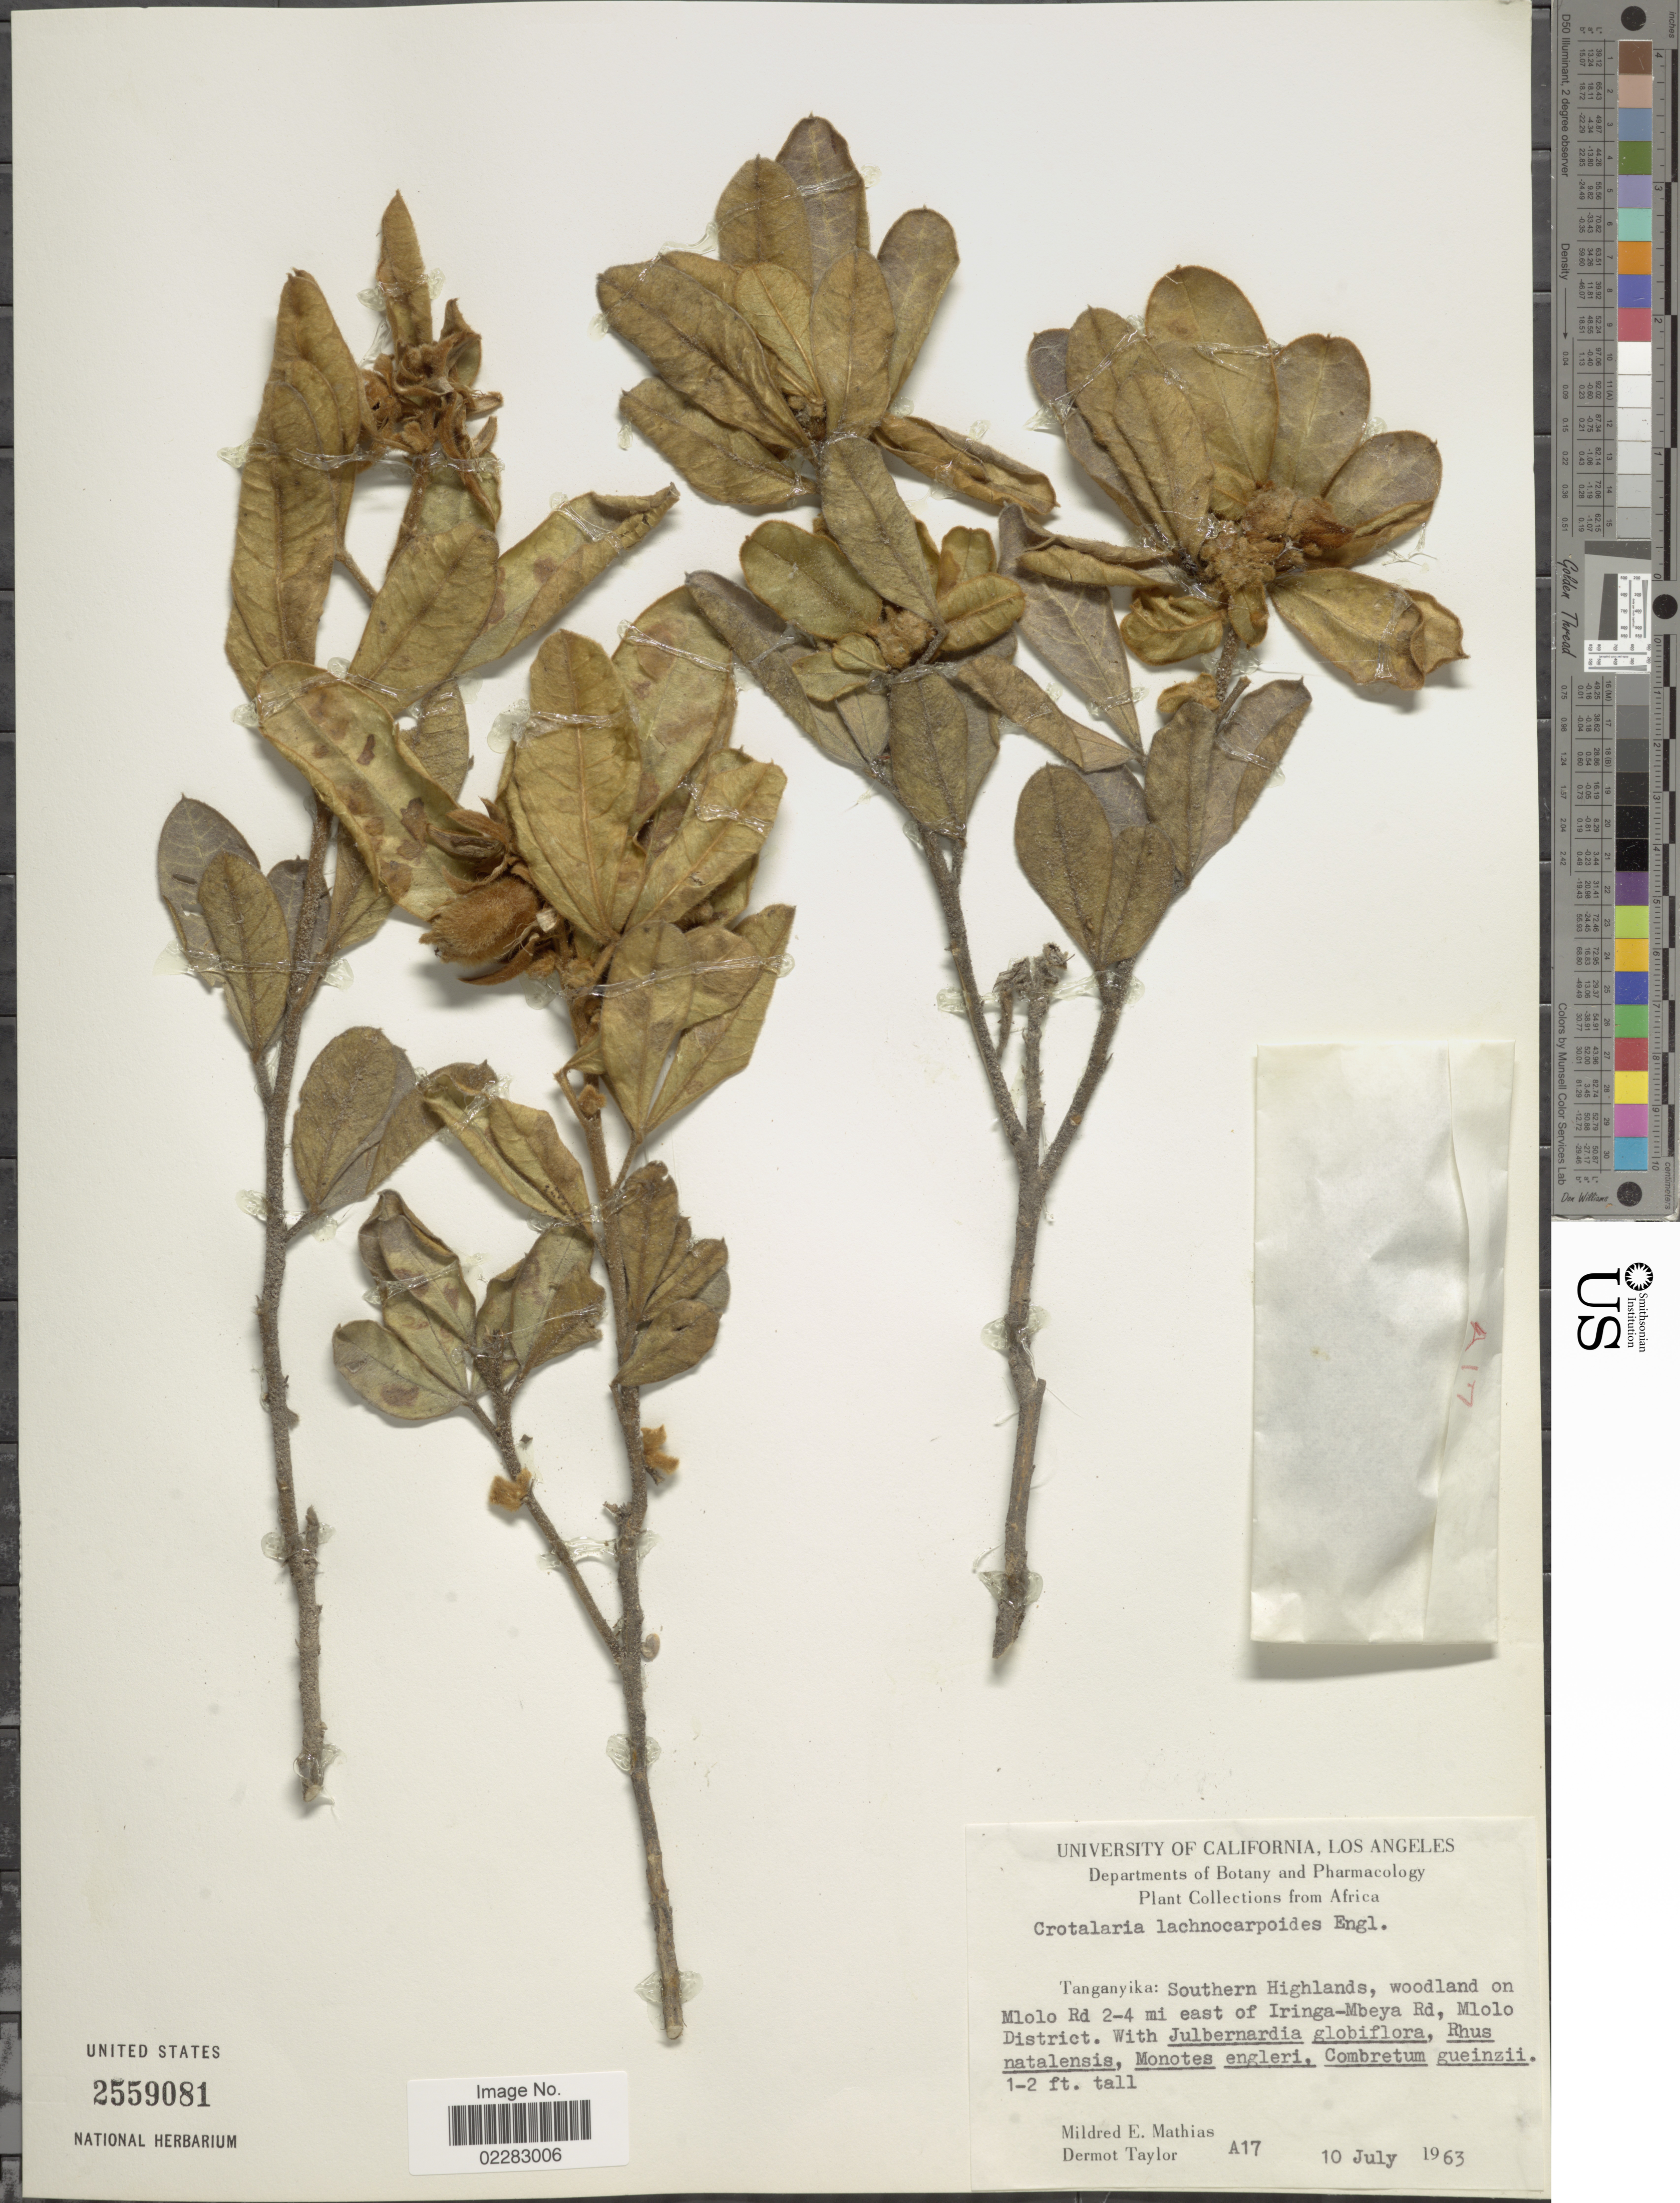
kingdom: Plantae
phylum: Tracheophyta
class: Magnoliopsida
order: Fabales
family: Fabaceae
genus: Crotalaria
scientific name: Crotalaria lachnocarpoides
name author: Engl.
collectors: M. E. Mathias & D. Taylor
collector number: A17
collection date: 1963-07-10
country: Tanzania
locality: Tanganyika: Southern Highlands, woodland on Mlolo Rd 2-4 mi east of Iringa-Mbeya Rd, Mlolo District.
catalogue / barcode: US 2559081